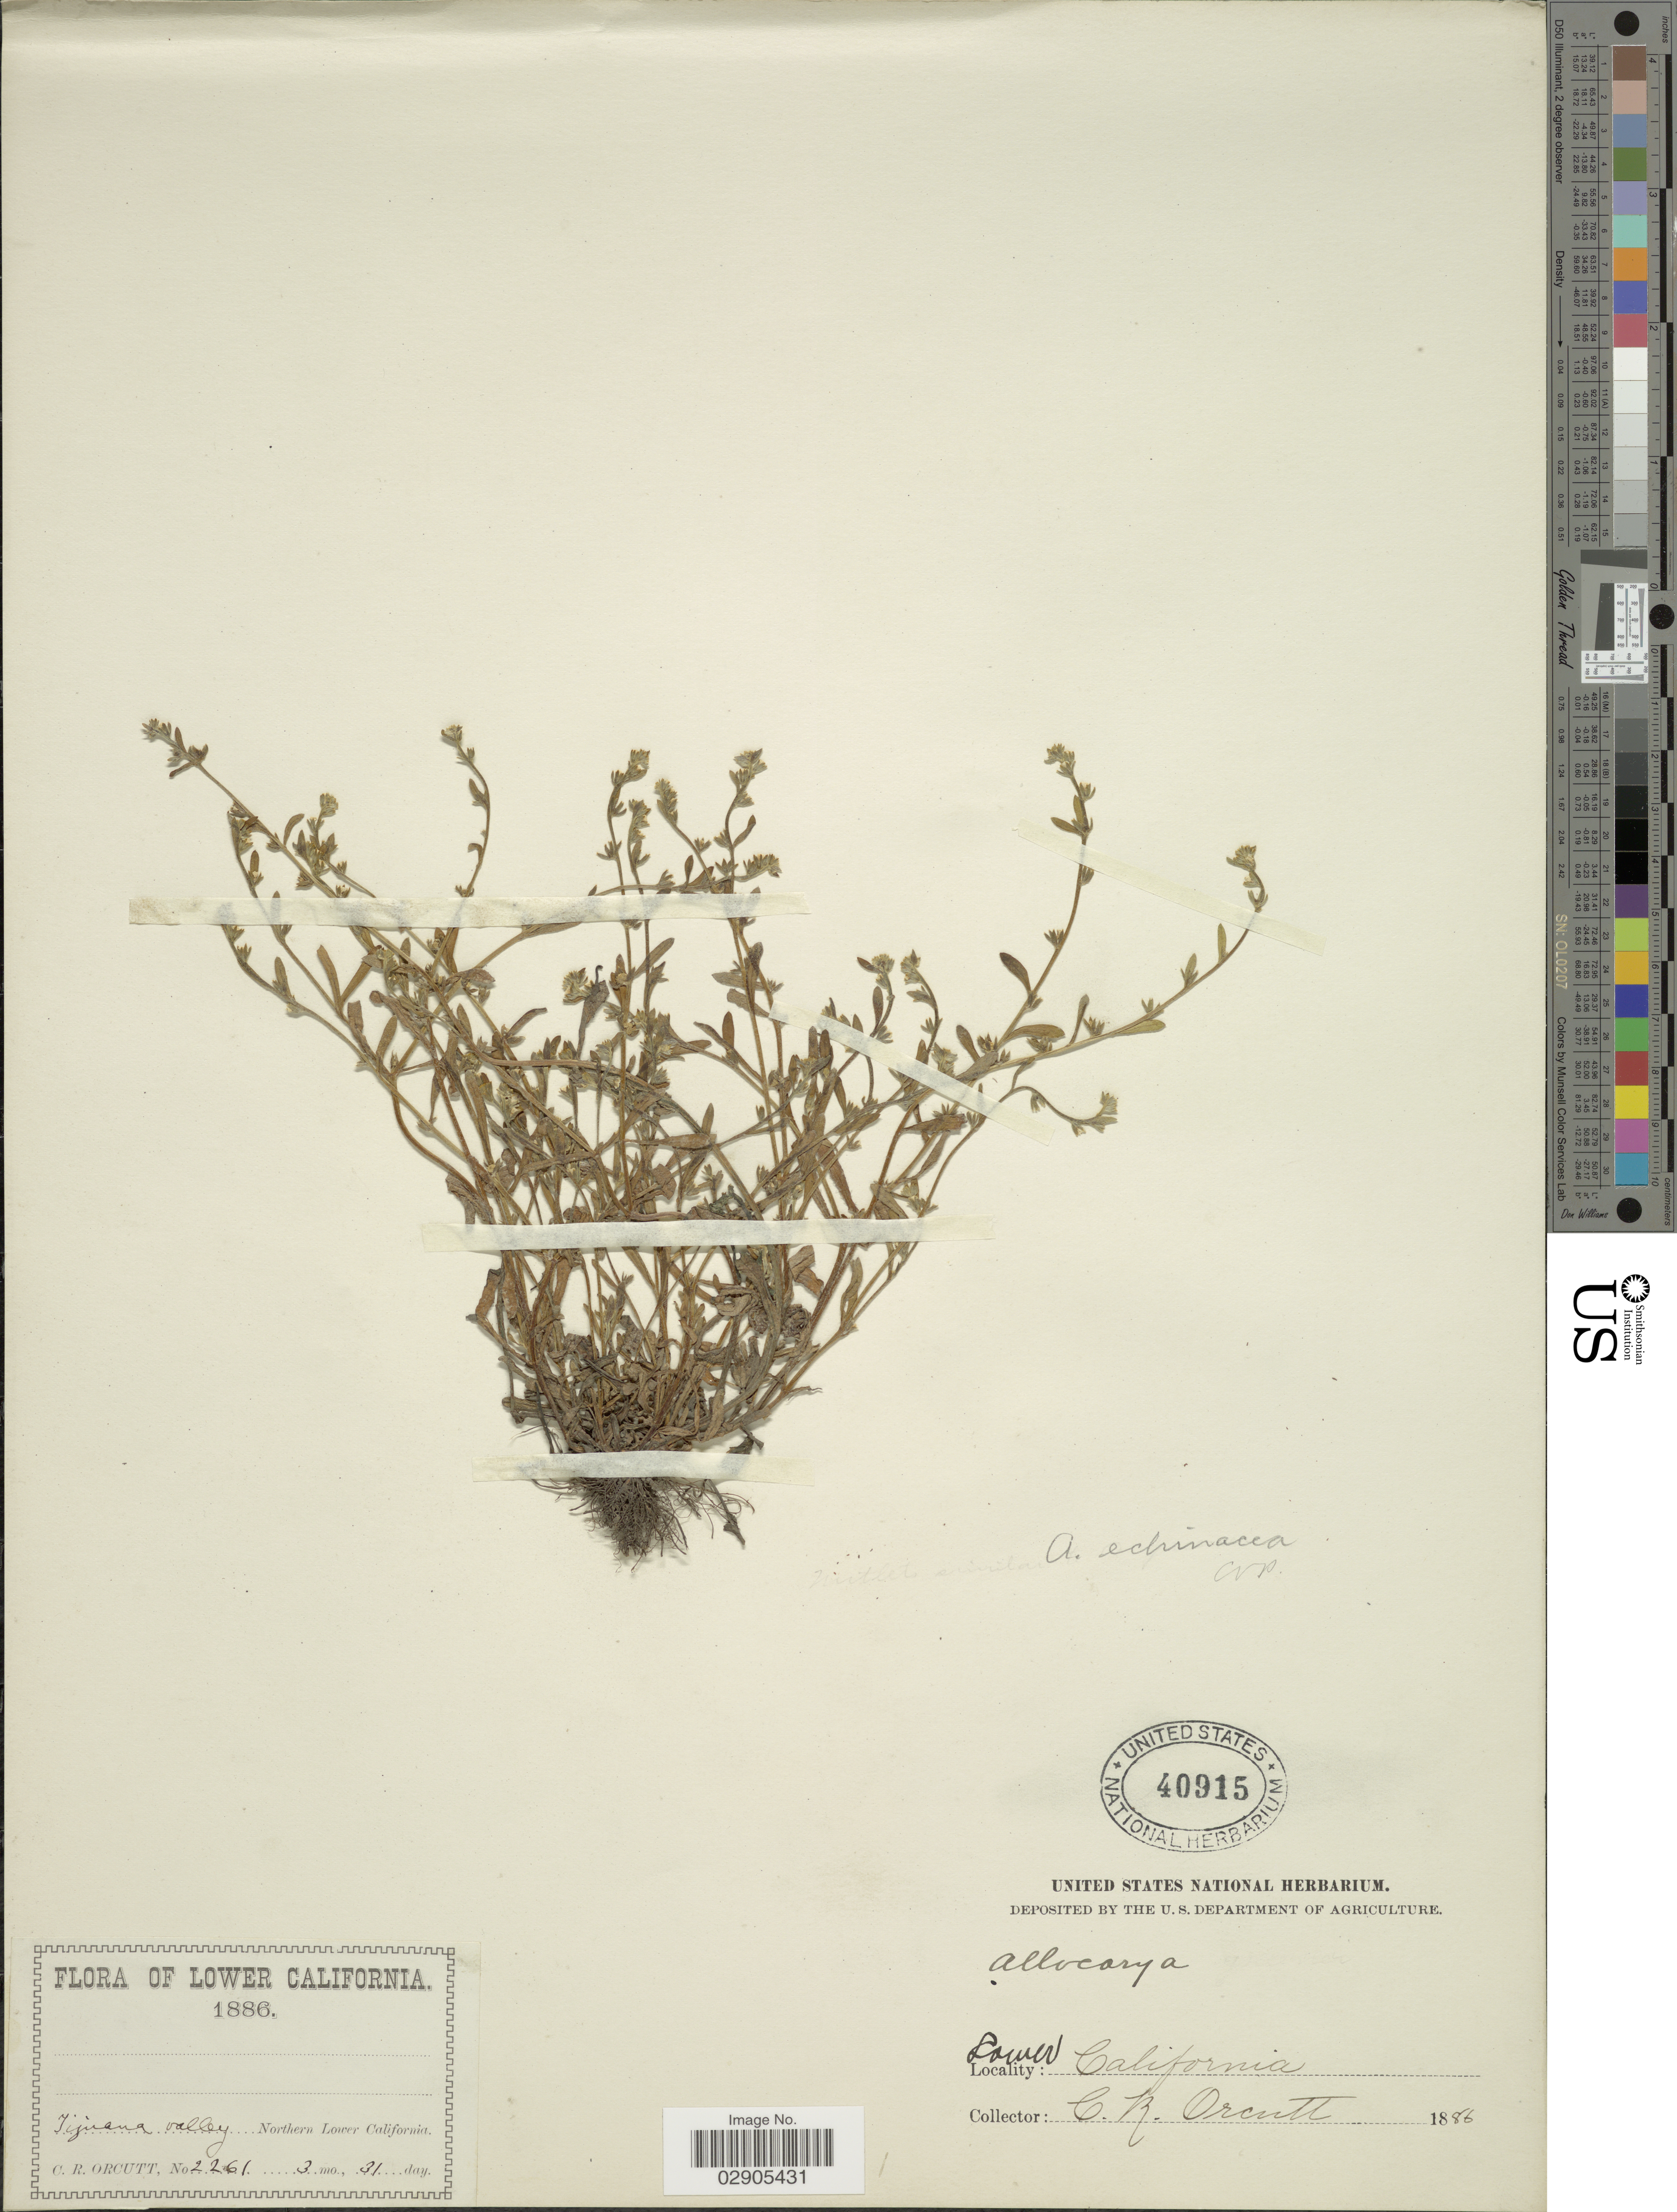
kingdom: Plantae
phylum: Tracheophyta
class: Magnoliopsida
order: Boraginales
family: Boraginaceae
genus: Allocarya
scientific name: Allocarya echinacea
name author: Piper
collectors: C. R. Orcutt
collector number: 2261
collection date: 1886-03-31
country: Mexico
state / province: México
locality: Lower California. Tijnana Valley. Northern Lower California.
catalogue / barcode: US 40915